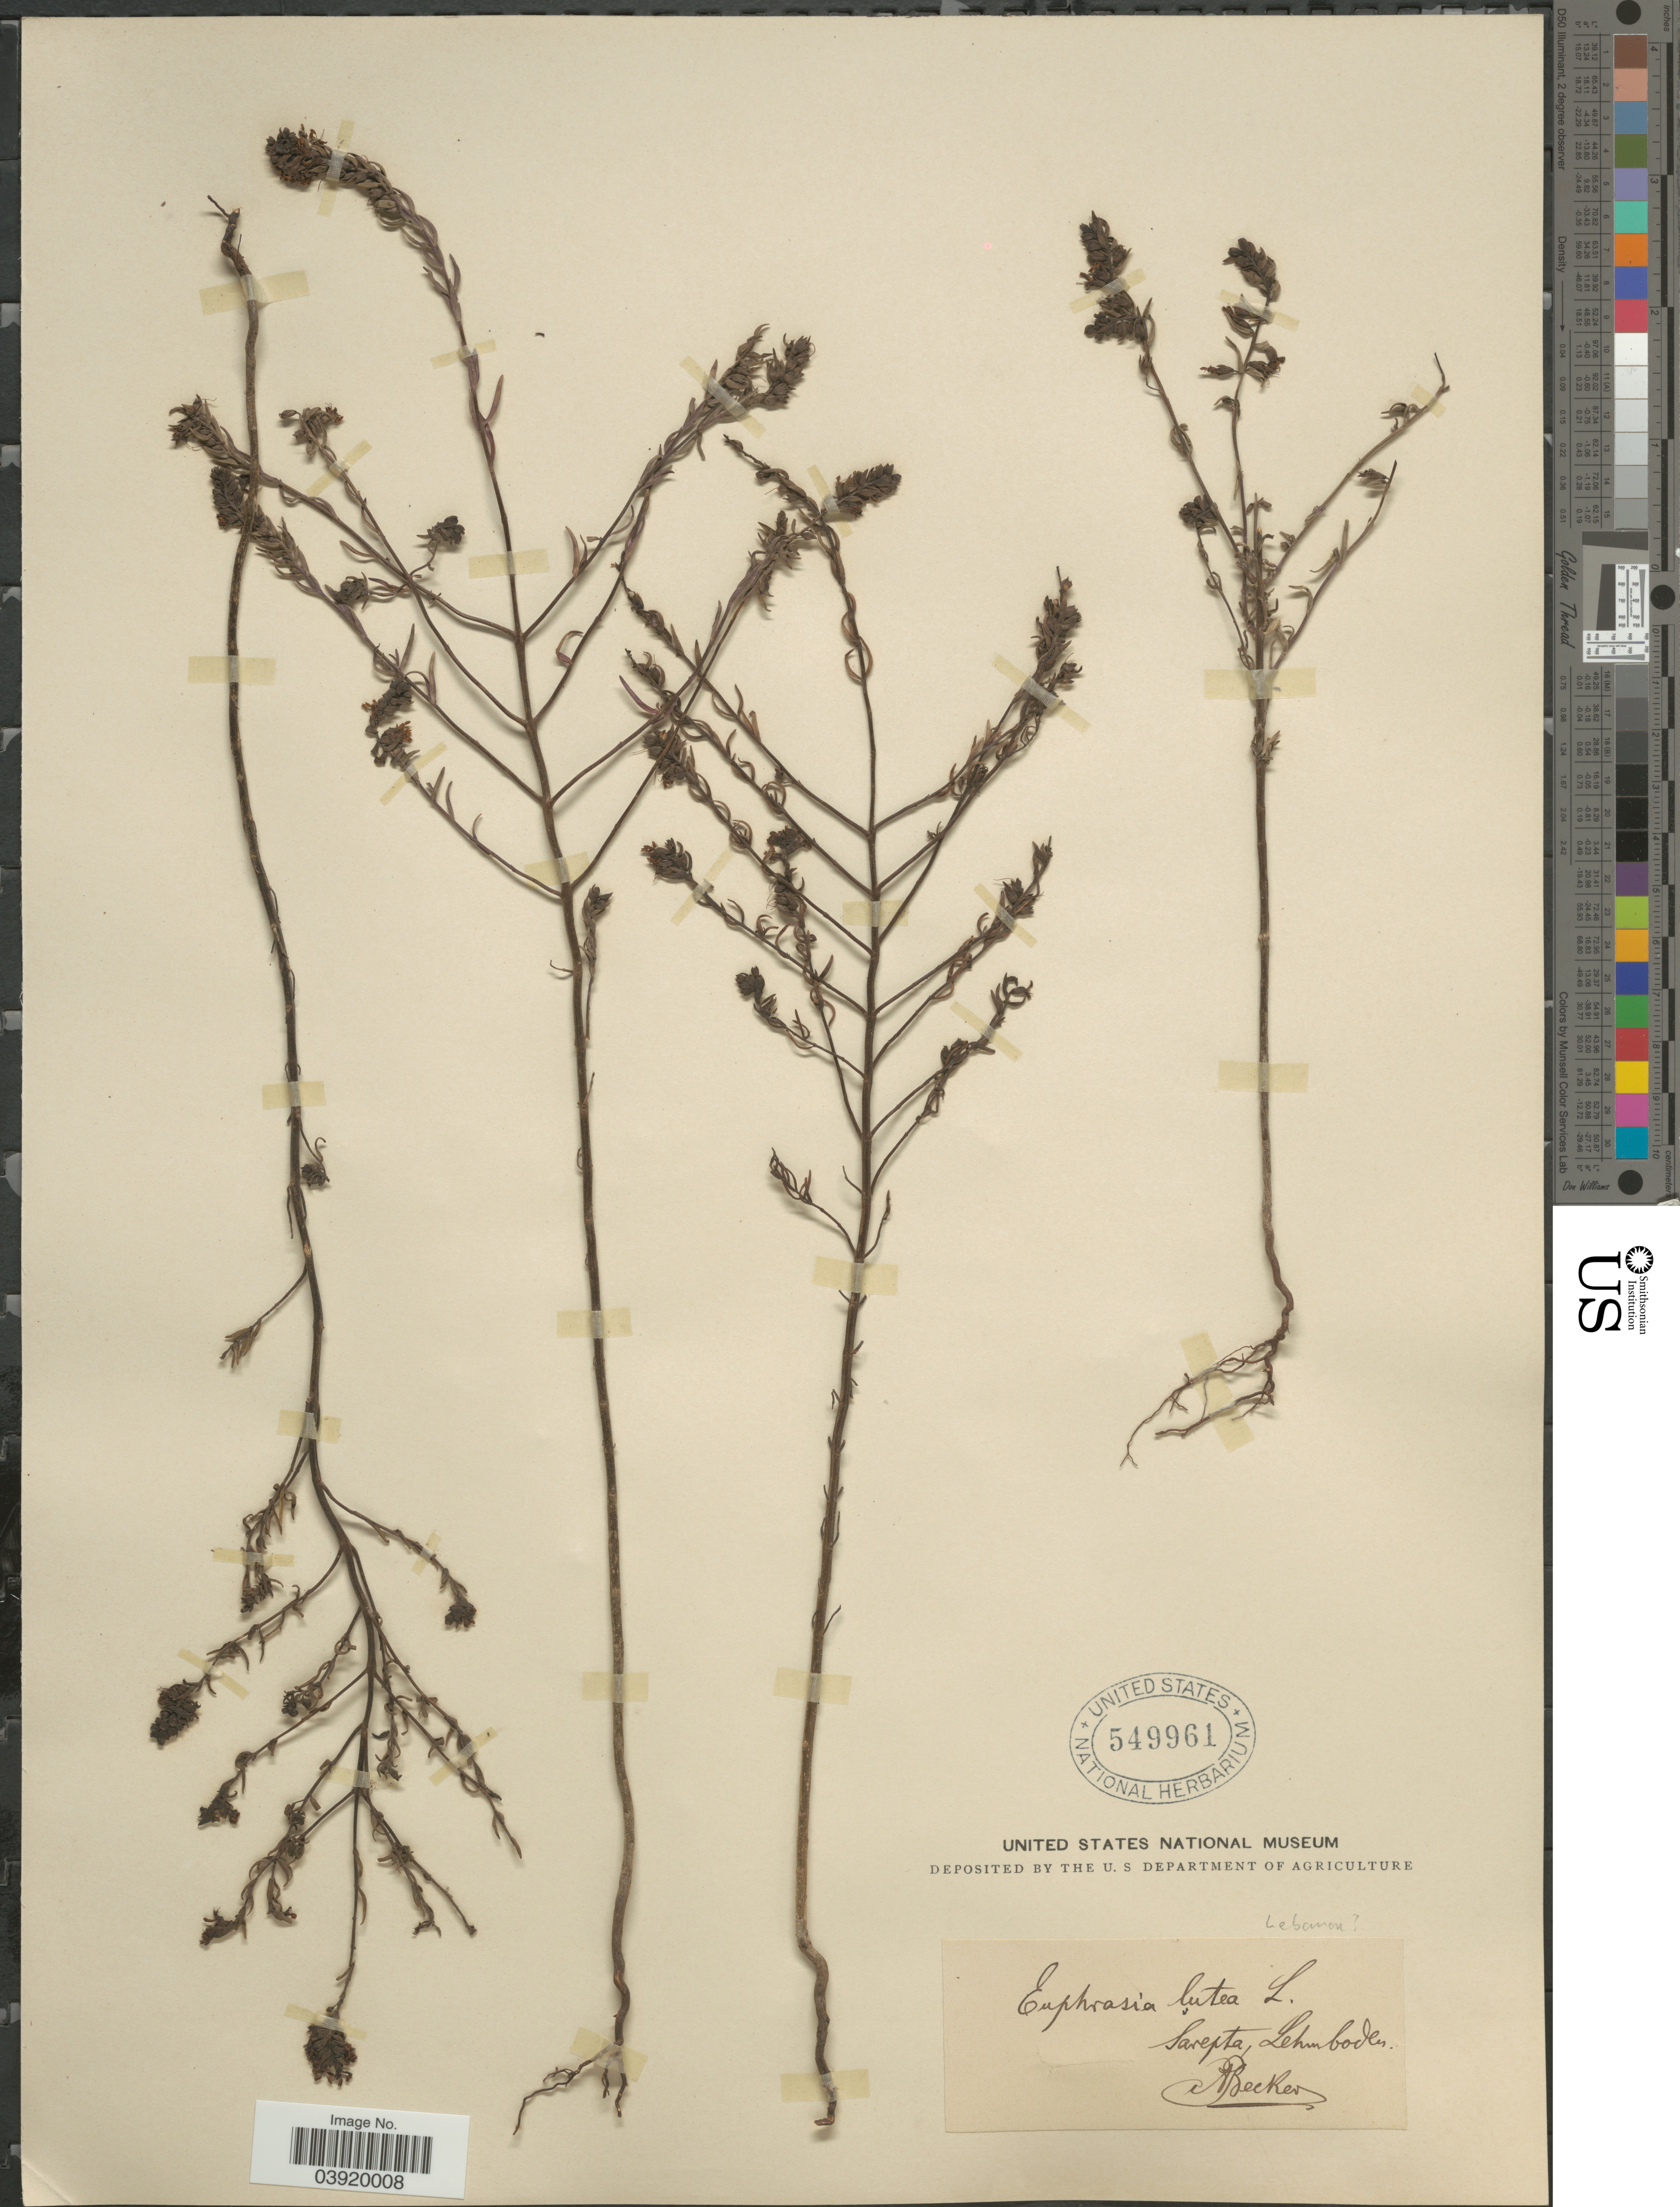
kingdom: Plantae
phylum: Tracheophyta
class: Magnoliopsida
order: Lamiales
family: Orobanchaceae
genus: Odontites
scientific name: Odontites luteus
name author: (L.) Clairv.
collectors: A. Becker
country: Russian Federation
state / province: Volgograd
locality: Sarepta, Lehmboden.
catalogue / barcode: US 549961